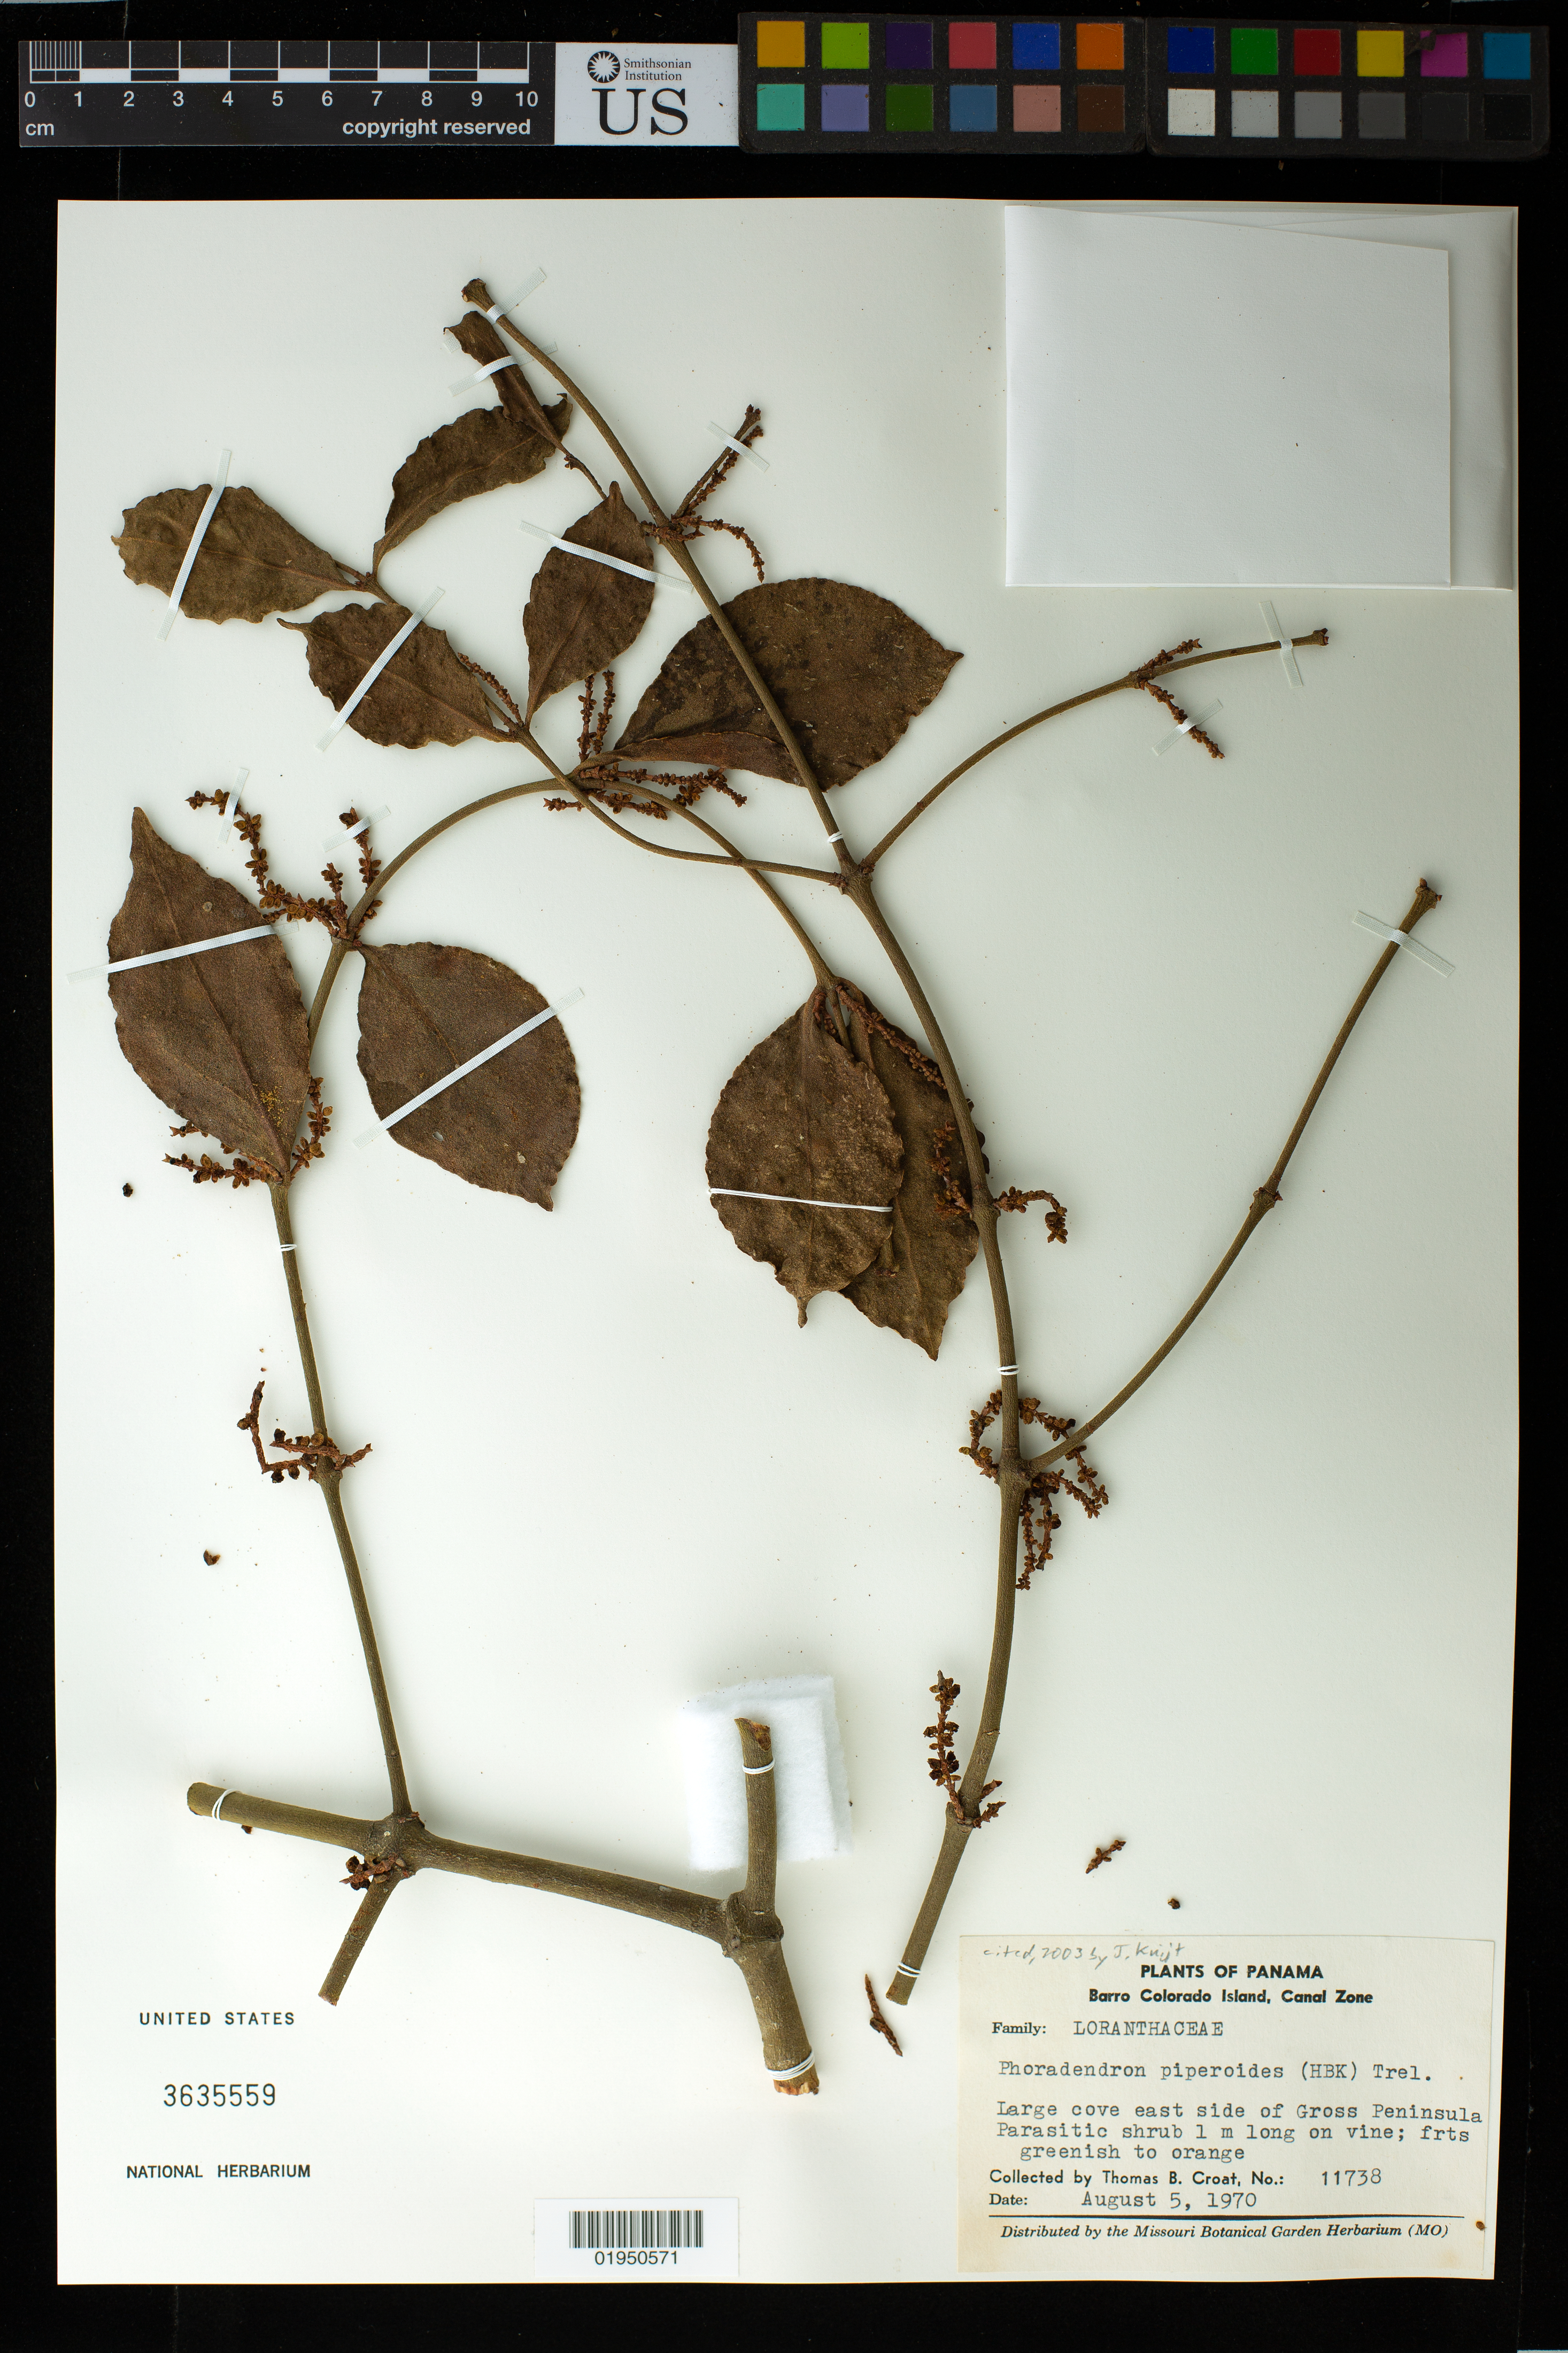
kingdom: Plantae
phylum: Tracheophyta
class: Magnoliopsida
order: Santalales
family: Viscaceae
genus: Phoradendron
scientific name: Phoradendron piperoides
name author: (Kunth) Trel.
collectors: T. B. Croat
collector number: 11738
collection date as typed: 05 Aug 1970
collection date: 1970-08-05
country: Panama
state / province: Panamá Oeste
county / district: Canal Zone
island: Barro Colorado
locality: Barro Colorado Island, large cove east side of Gross Peninsula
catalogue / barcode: US 3635559